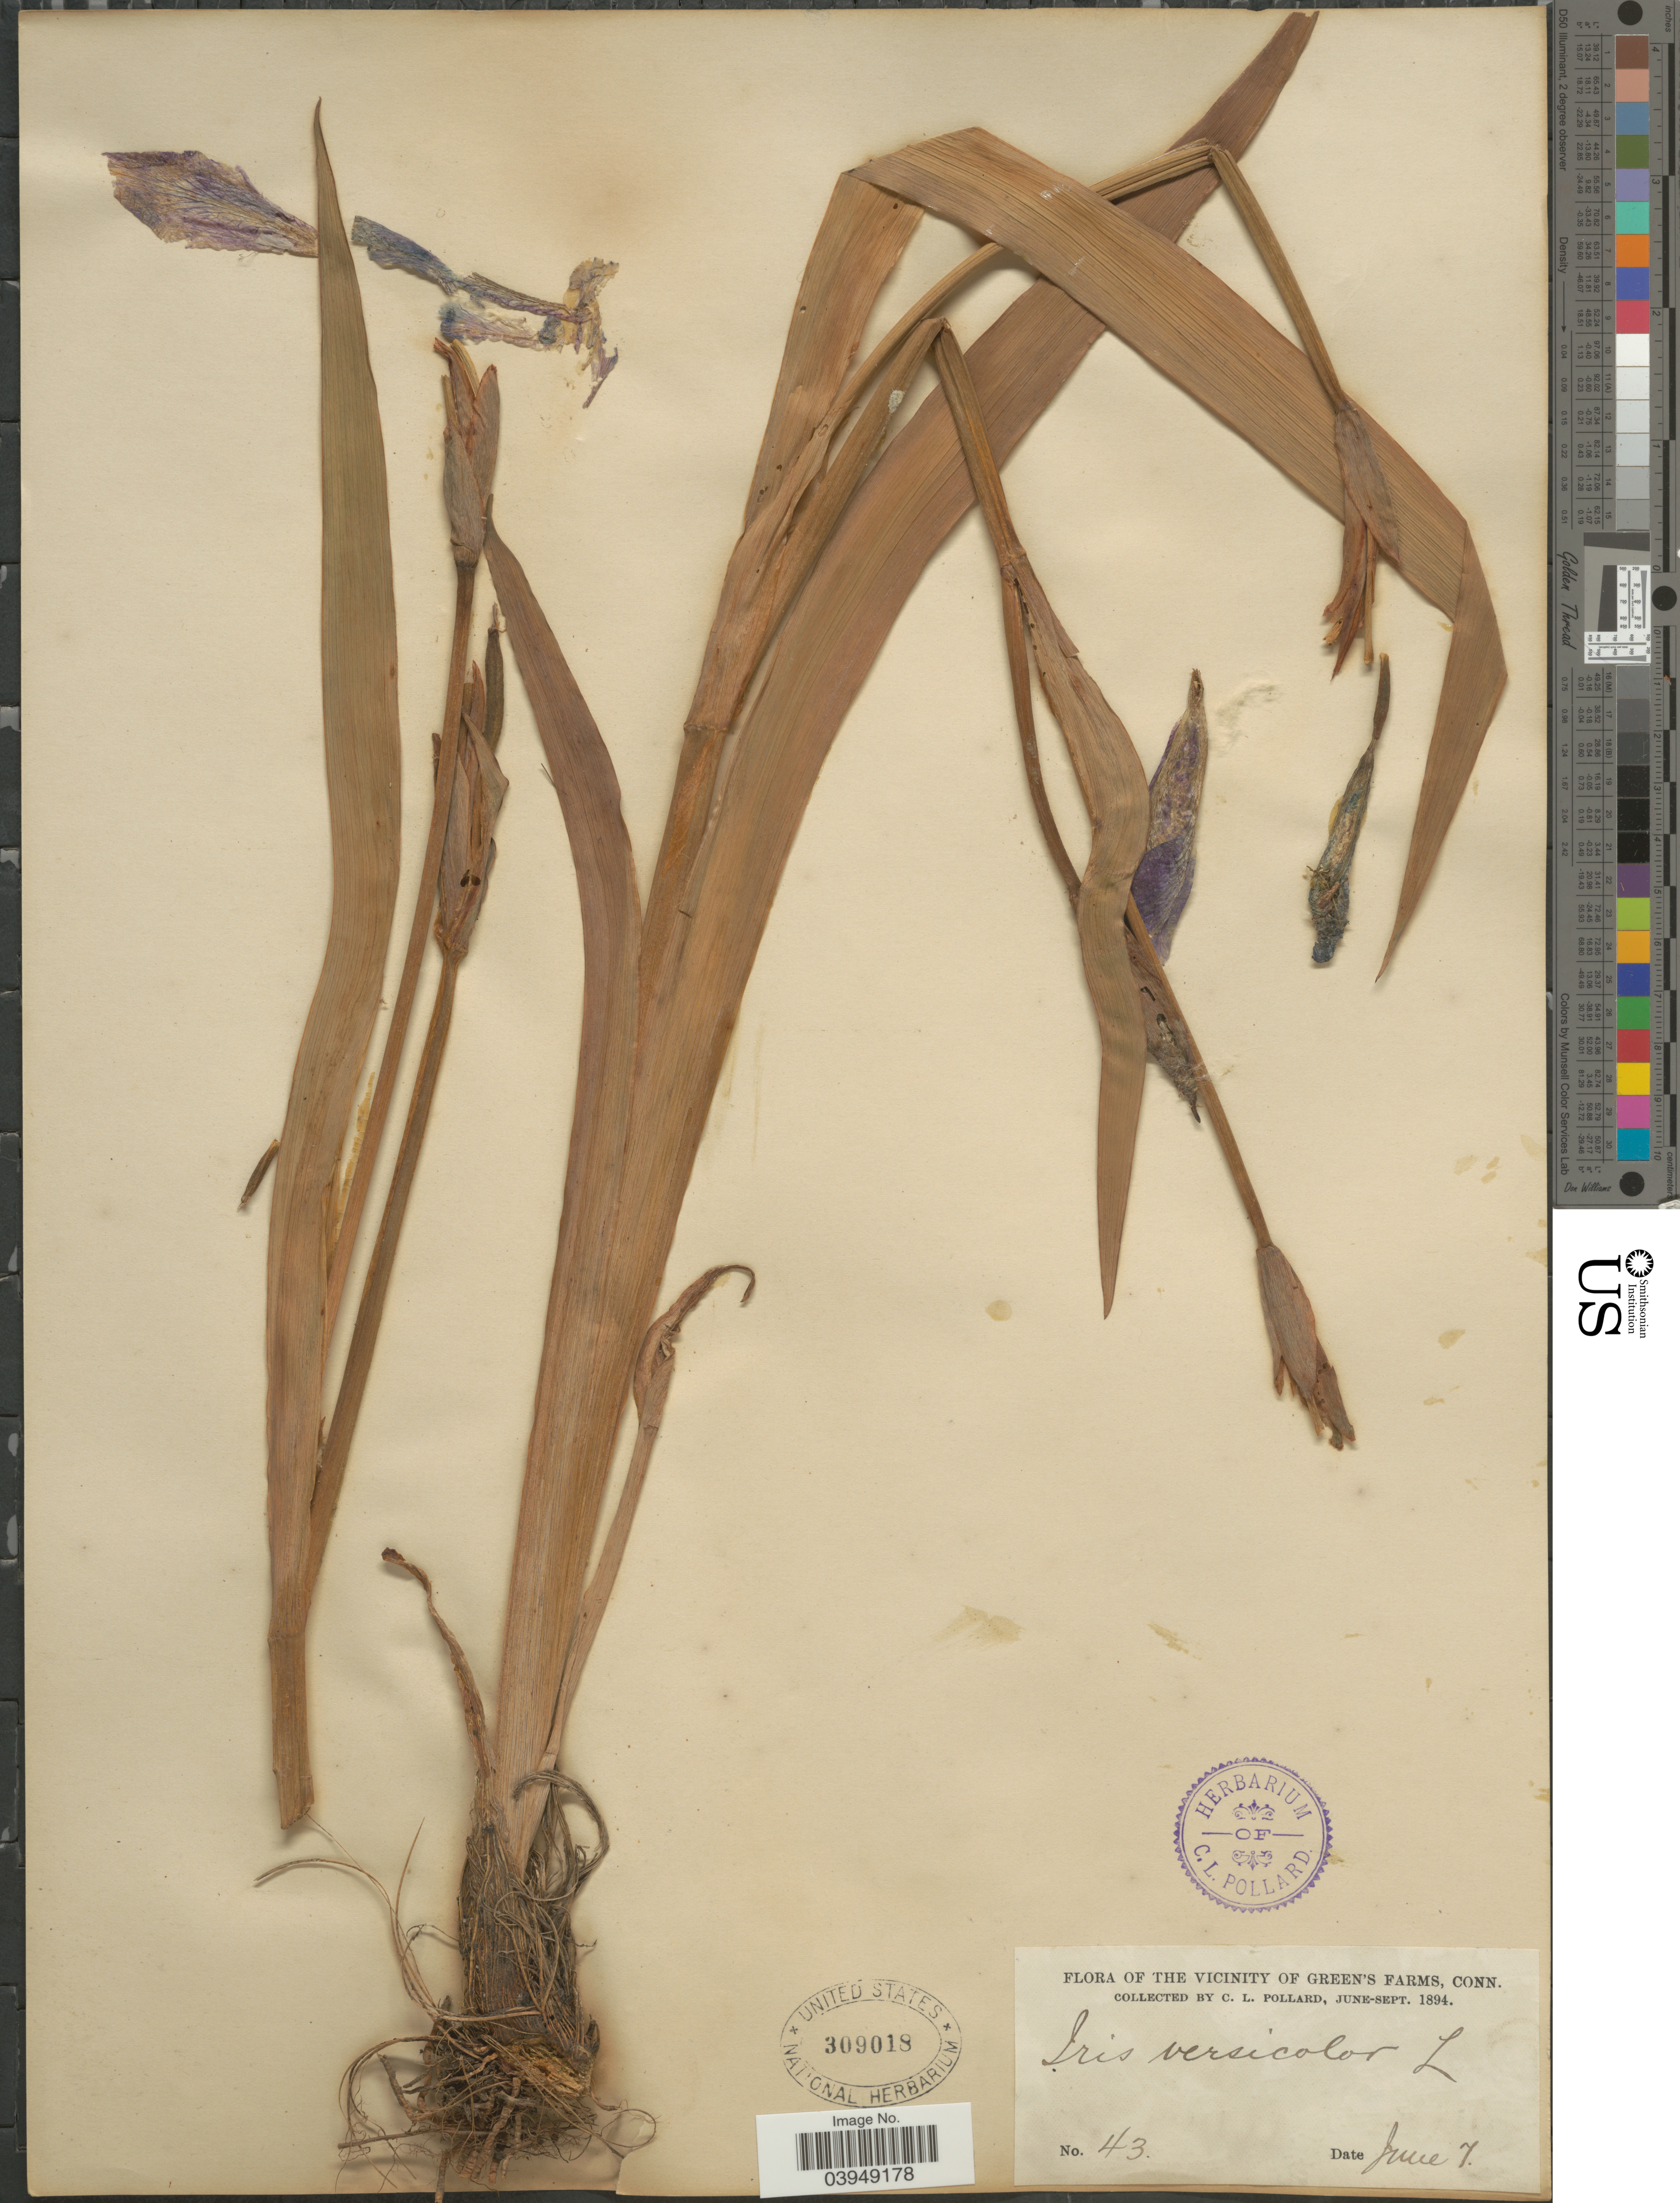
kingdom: Plantae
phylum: Tracheophyta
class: Liliopsida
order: Asparagales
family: Iridaceae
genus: Iris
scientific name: Iris versicolor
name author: L.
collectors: C. L. Pollard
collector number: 43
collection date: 1894-06-07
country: United States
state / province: Connecticut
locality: The Vicinity of Green's Farms.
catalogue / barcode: US 309018